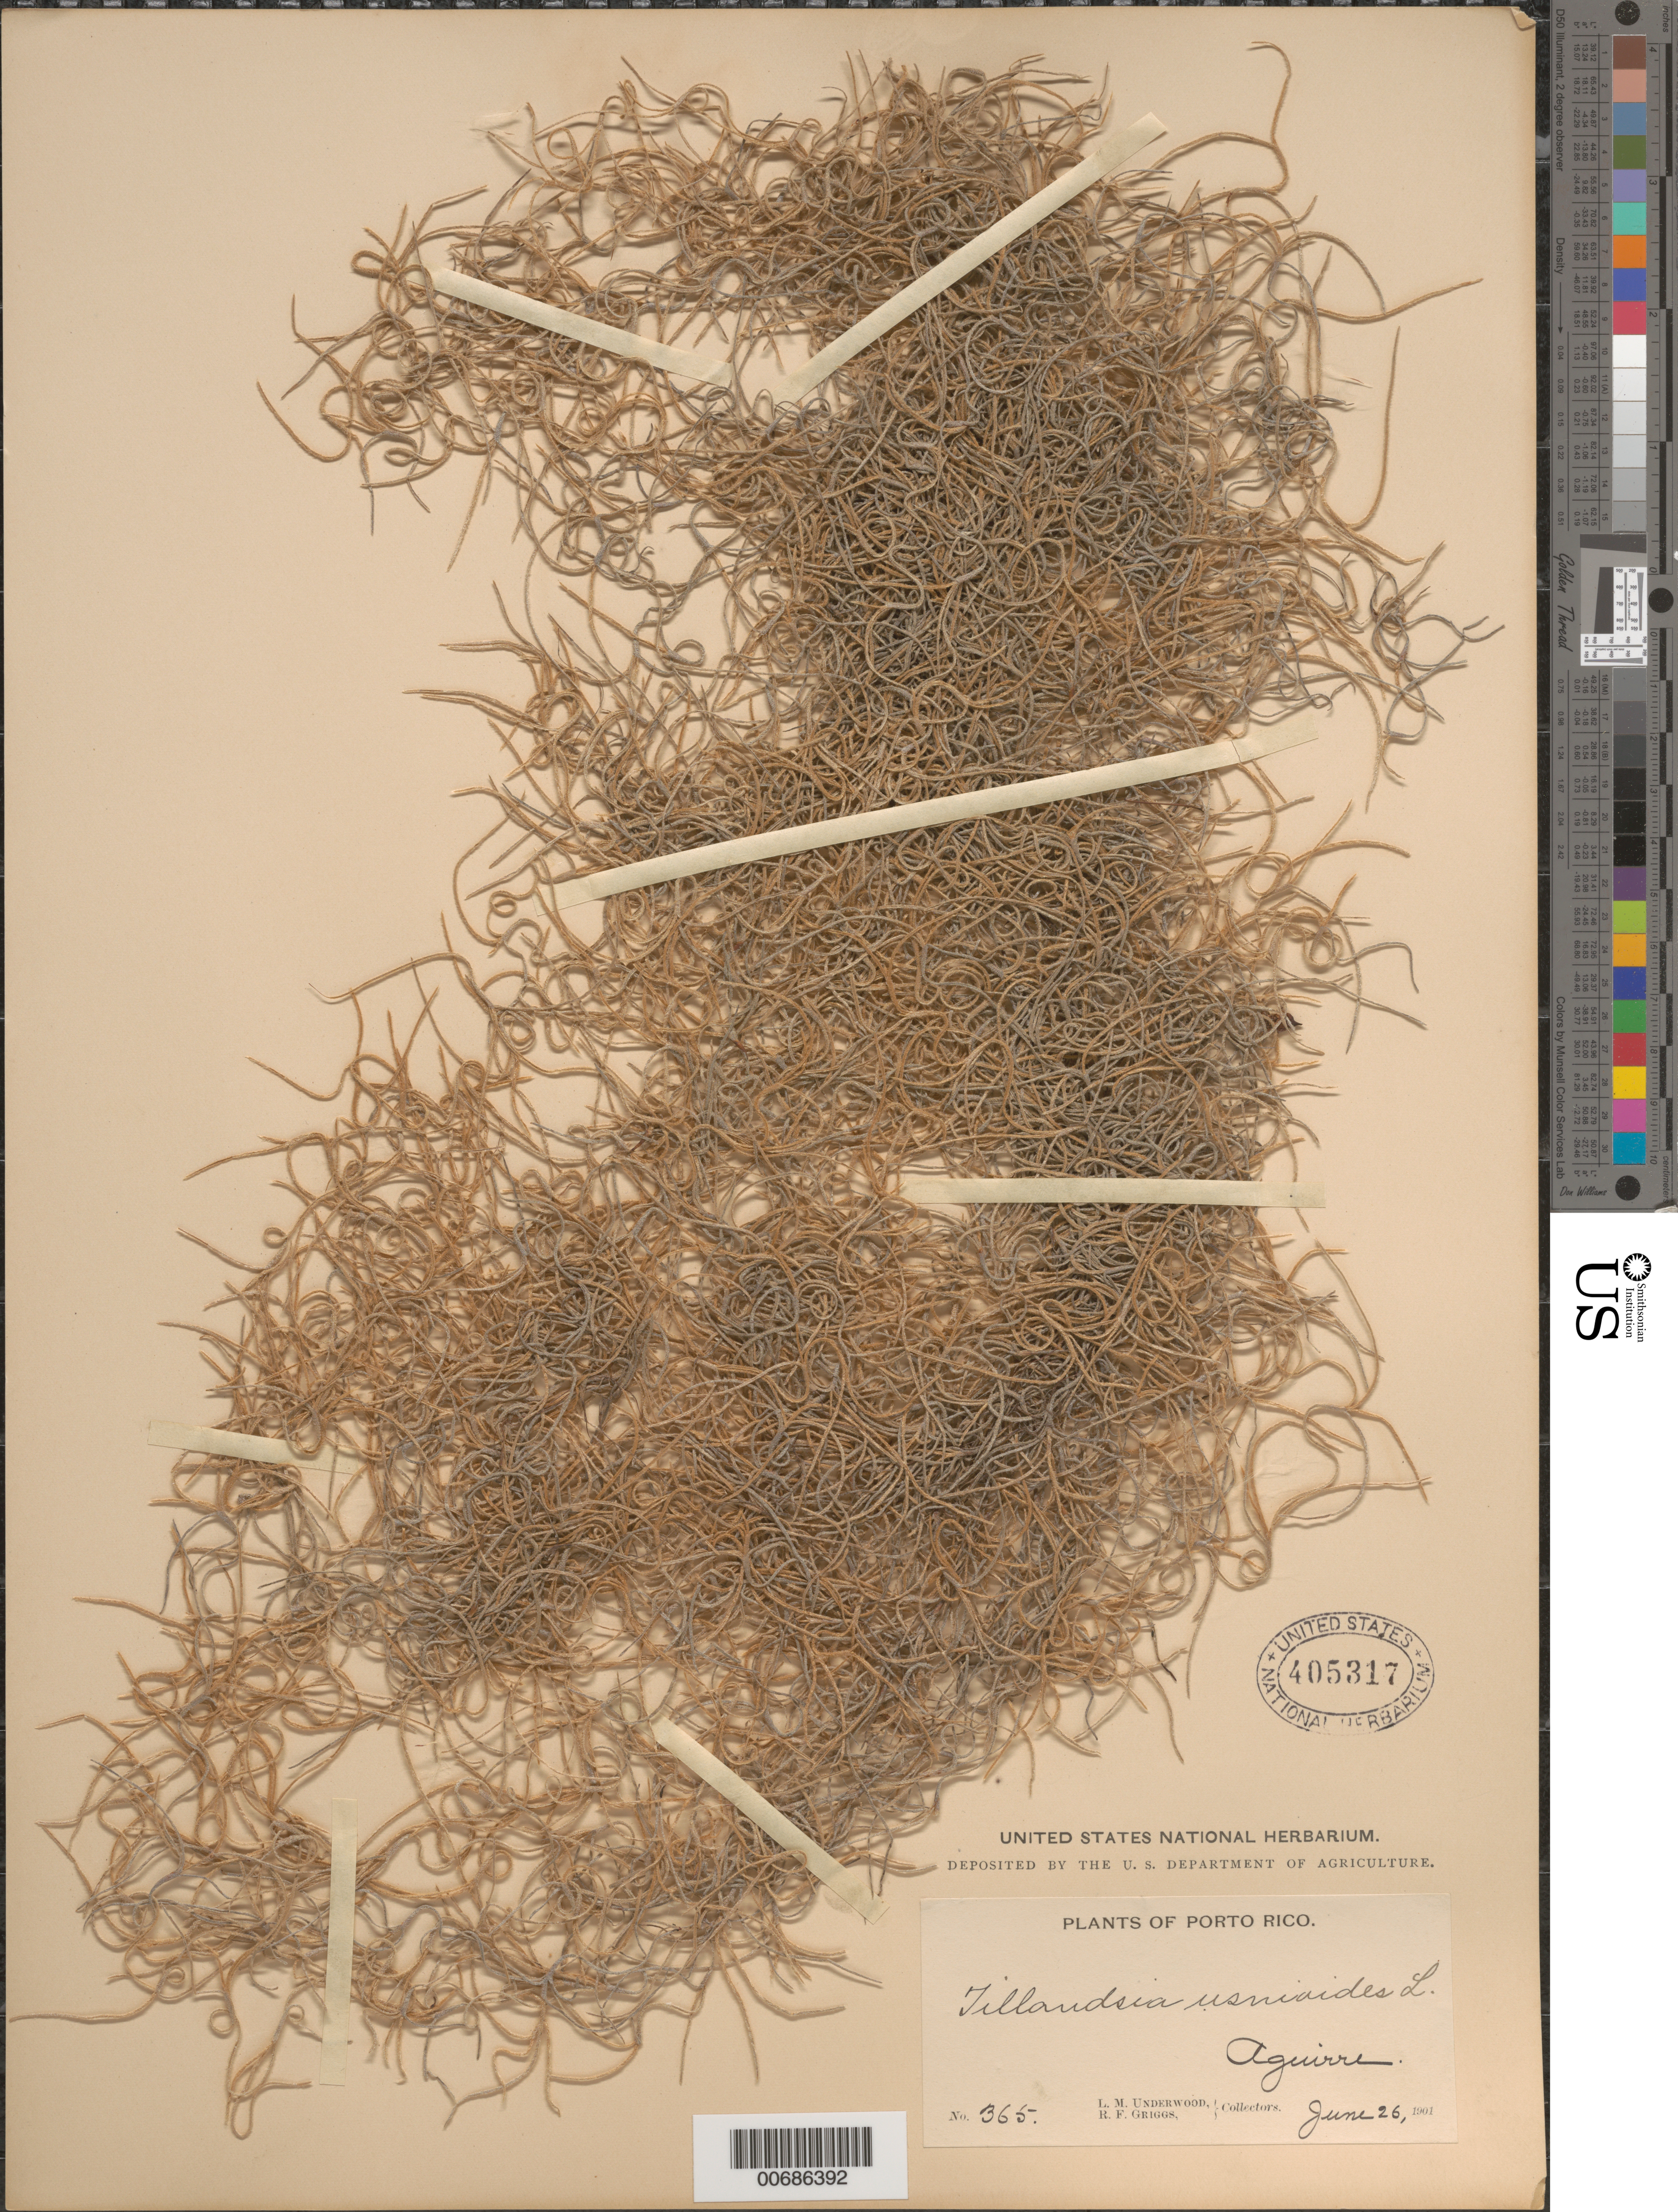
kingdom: Plantae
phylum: Tracheophyta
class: Liliopsida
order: Poales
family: Bromeliaceae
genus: Tillandsia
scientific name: Tillandsia usneoides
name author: (L.) L.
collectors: L. M. Underwood & R. F. Griggs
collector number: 365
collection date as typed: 26 Jun 1901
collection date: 1901-06-26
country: Puerto Rico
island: Greater Antilles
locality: Aquirre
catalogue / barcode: US 405317